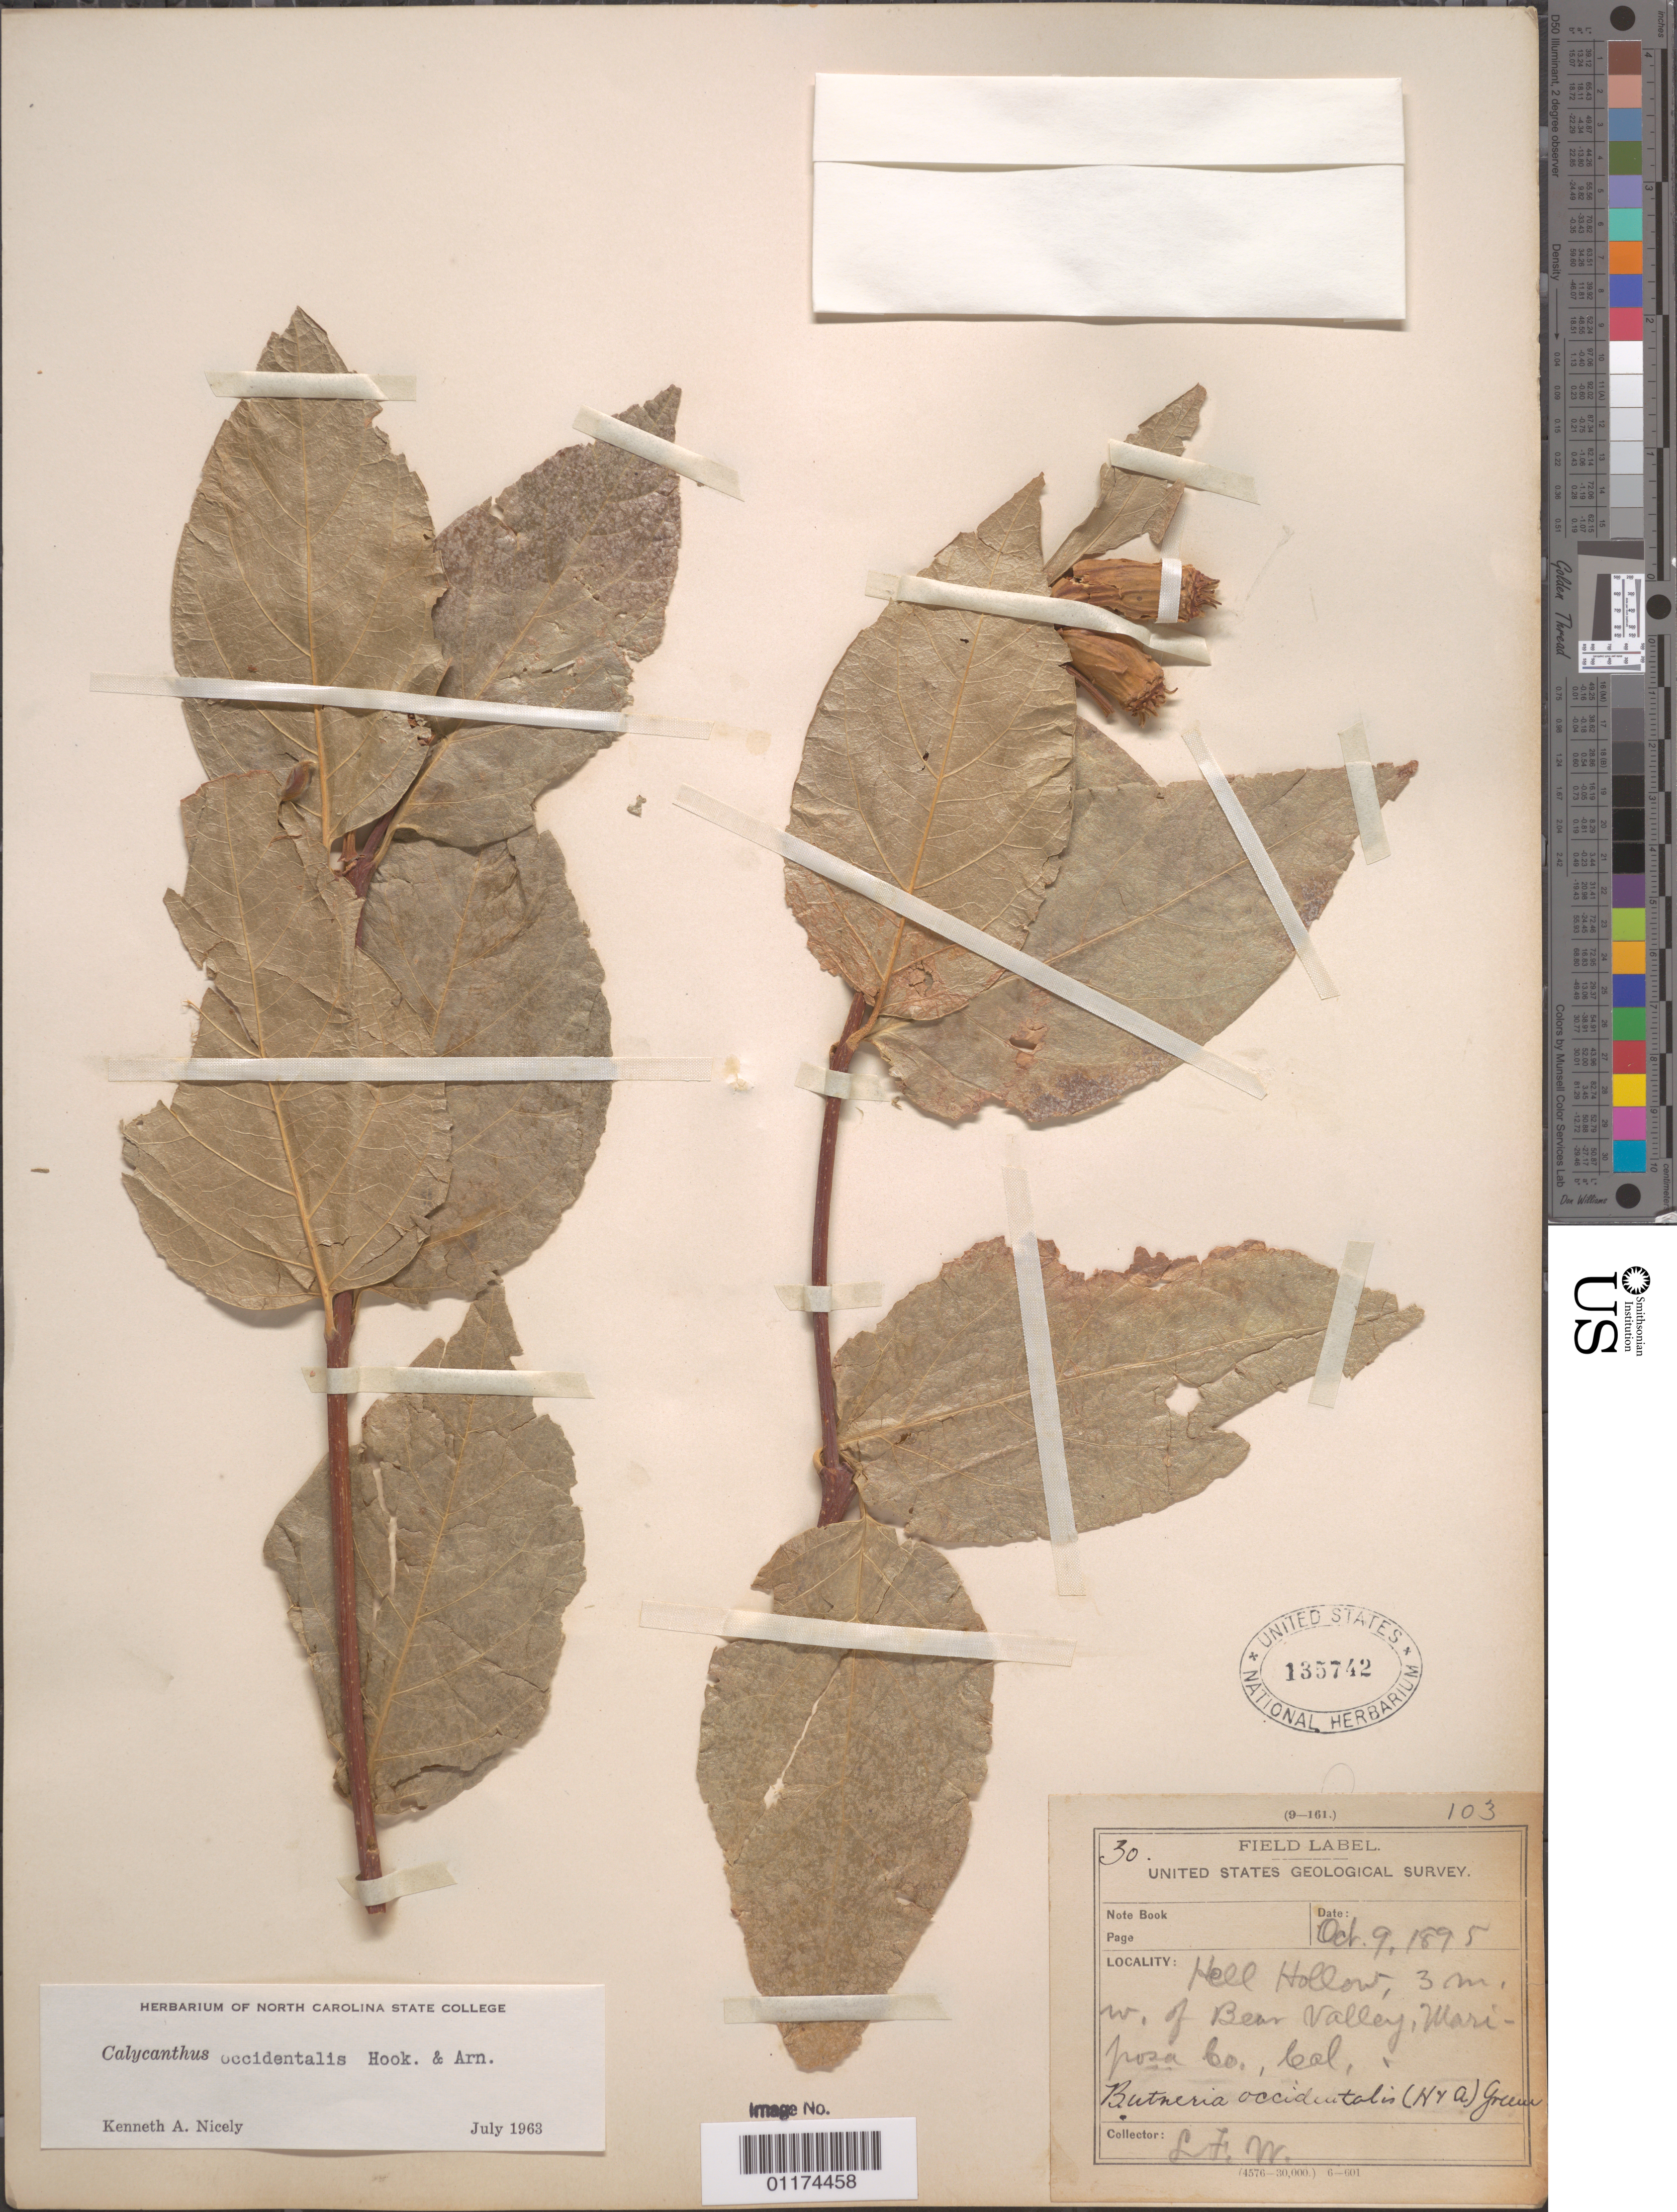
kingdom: Plantae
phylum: Tracheophyta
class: Magnoliopsida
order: Laurales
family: Calycanthaceae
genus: Calycanthus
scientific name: Calycanthus occidentalis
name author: Hook. & Arn.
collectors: L. F. Ward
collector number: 30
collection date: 1895-10-09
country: United States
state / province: California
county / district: Mariposa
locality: Hell Hollow, 3 miles w. of Bear Valley.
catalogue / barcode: US 135742